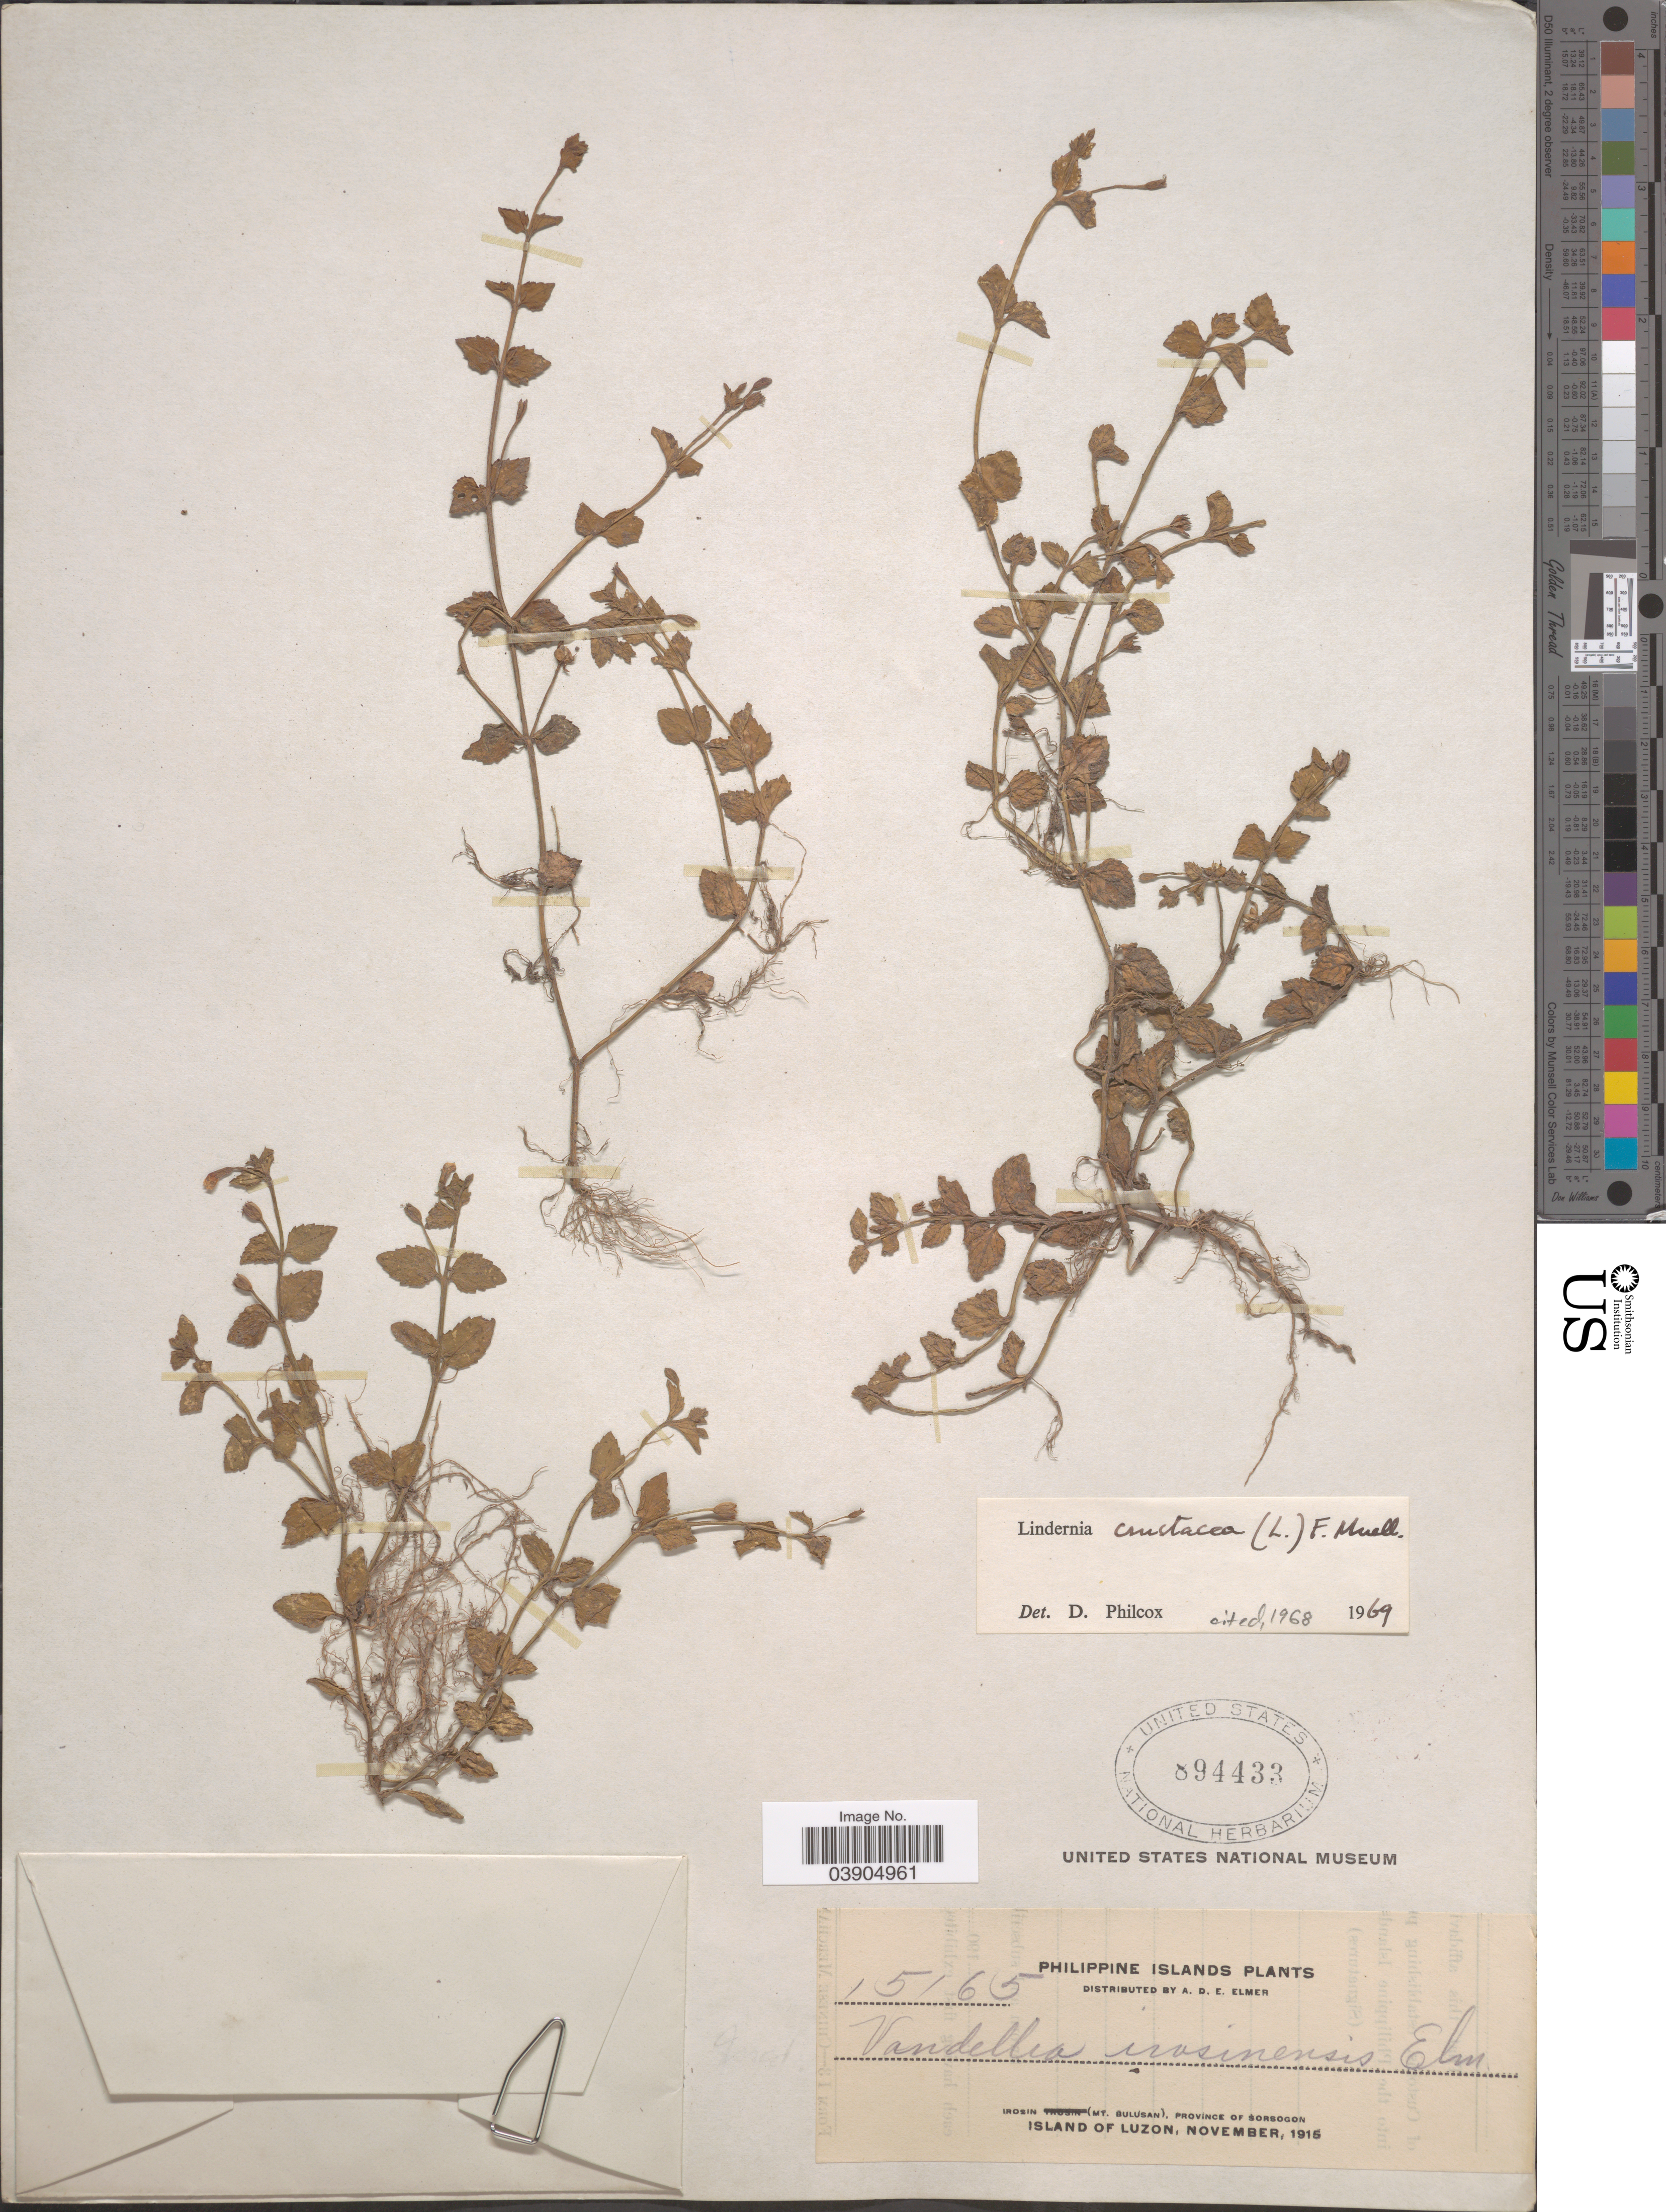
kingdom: Plantae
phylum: Tracheophyta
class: Magnoliopsida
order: Lamiales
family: Linderniaceae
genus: Lindernia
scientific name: Lindernia crustacea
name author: (L.) F. Muell.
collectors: A. D. E. Elmer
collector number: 15165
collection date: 1915-11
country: Philippines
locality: Irosin (Mt. Bulusan), Province of Sorsogon. Island of Luzon.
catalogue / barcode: US 894433